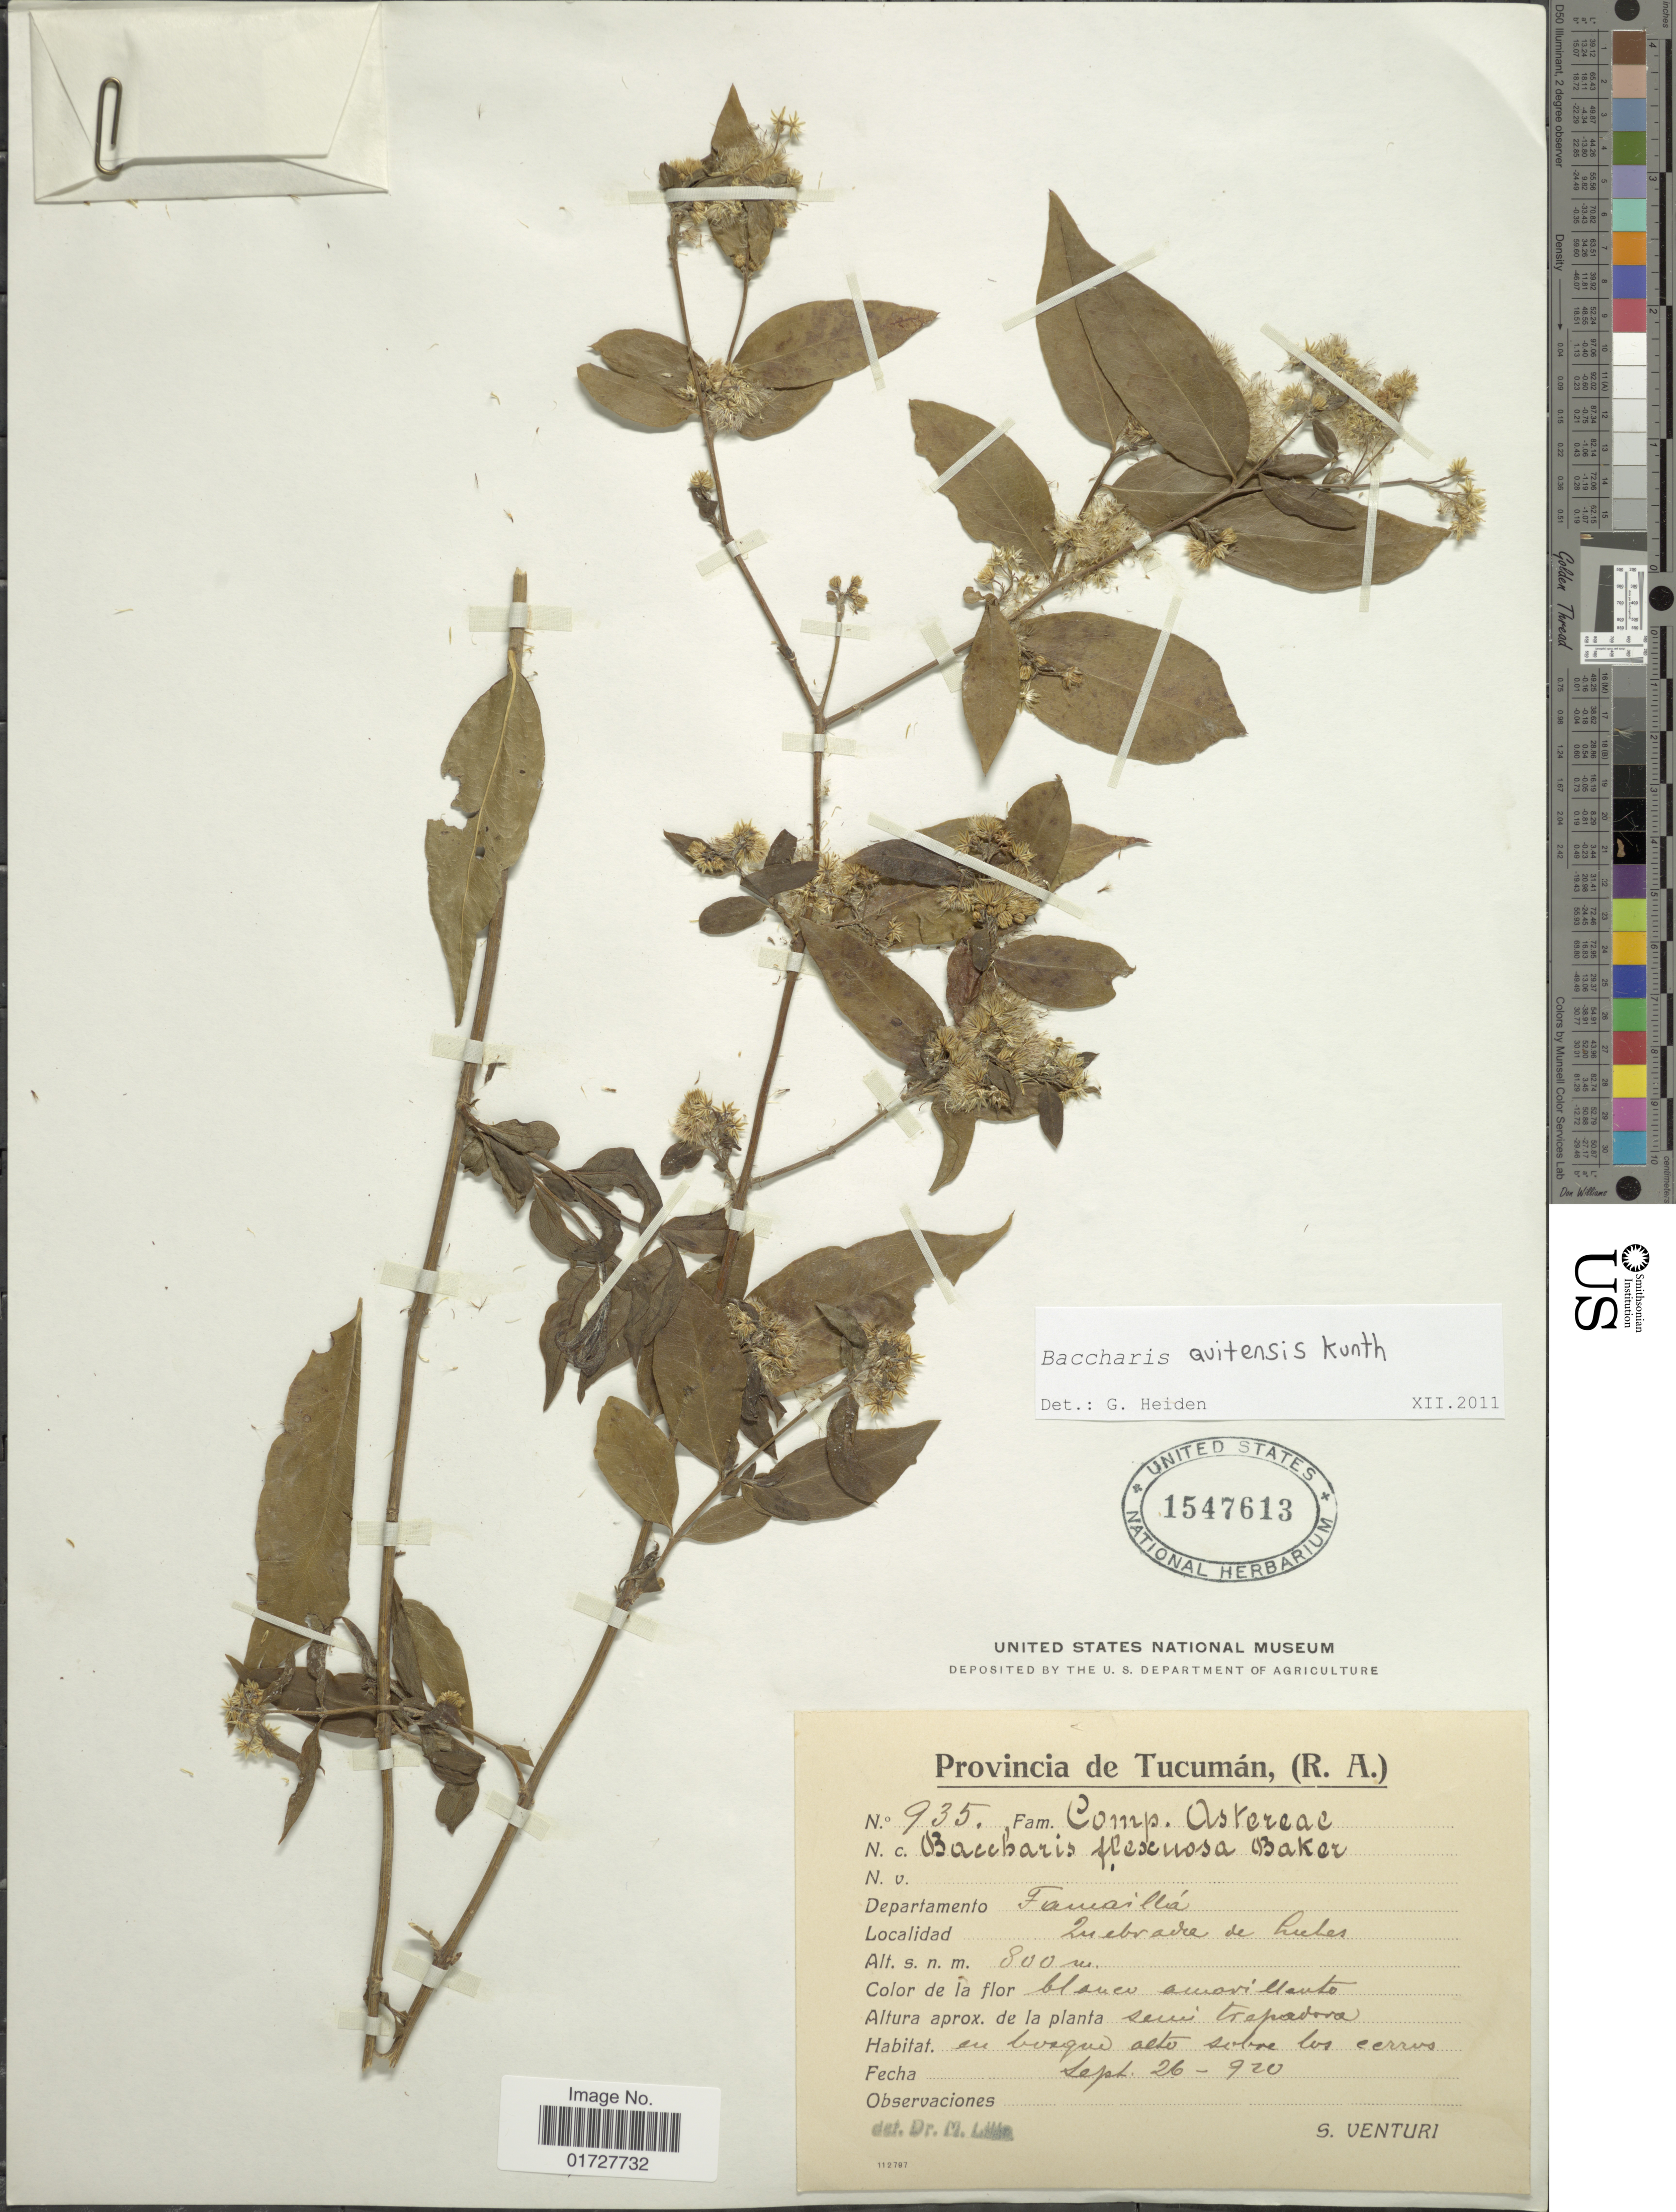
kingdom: Plantae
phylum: Tracheophyta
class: Magnoliopsida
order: Asterales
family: Asteraceae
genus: Baccharis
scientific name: Baccharis quitensis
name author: Kunth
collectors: S. Venturi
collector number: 935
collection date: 1920-09-26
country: Argentina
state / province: Tucuman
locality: Departamento Famailla, Quebrada de Lules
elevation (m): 800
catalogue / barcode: US 1547613